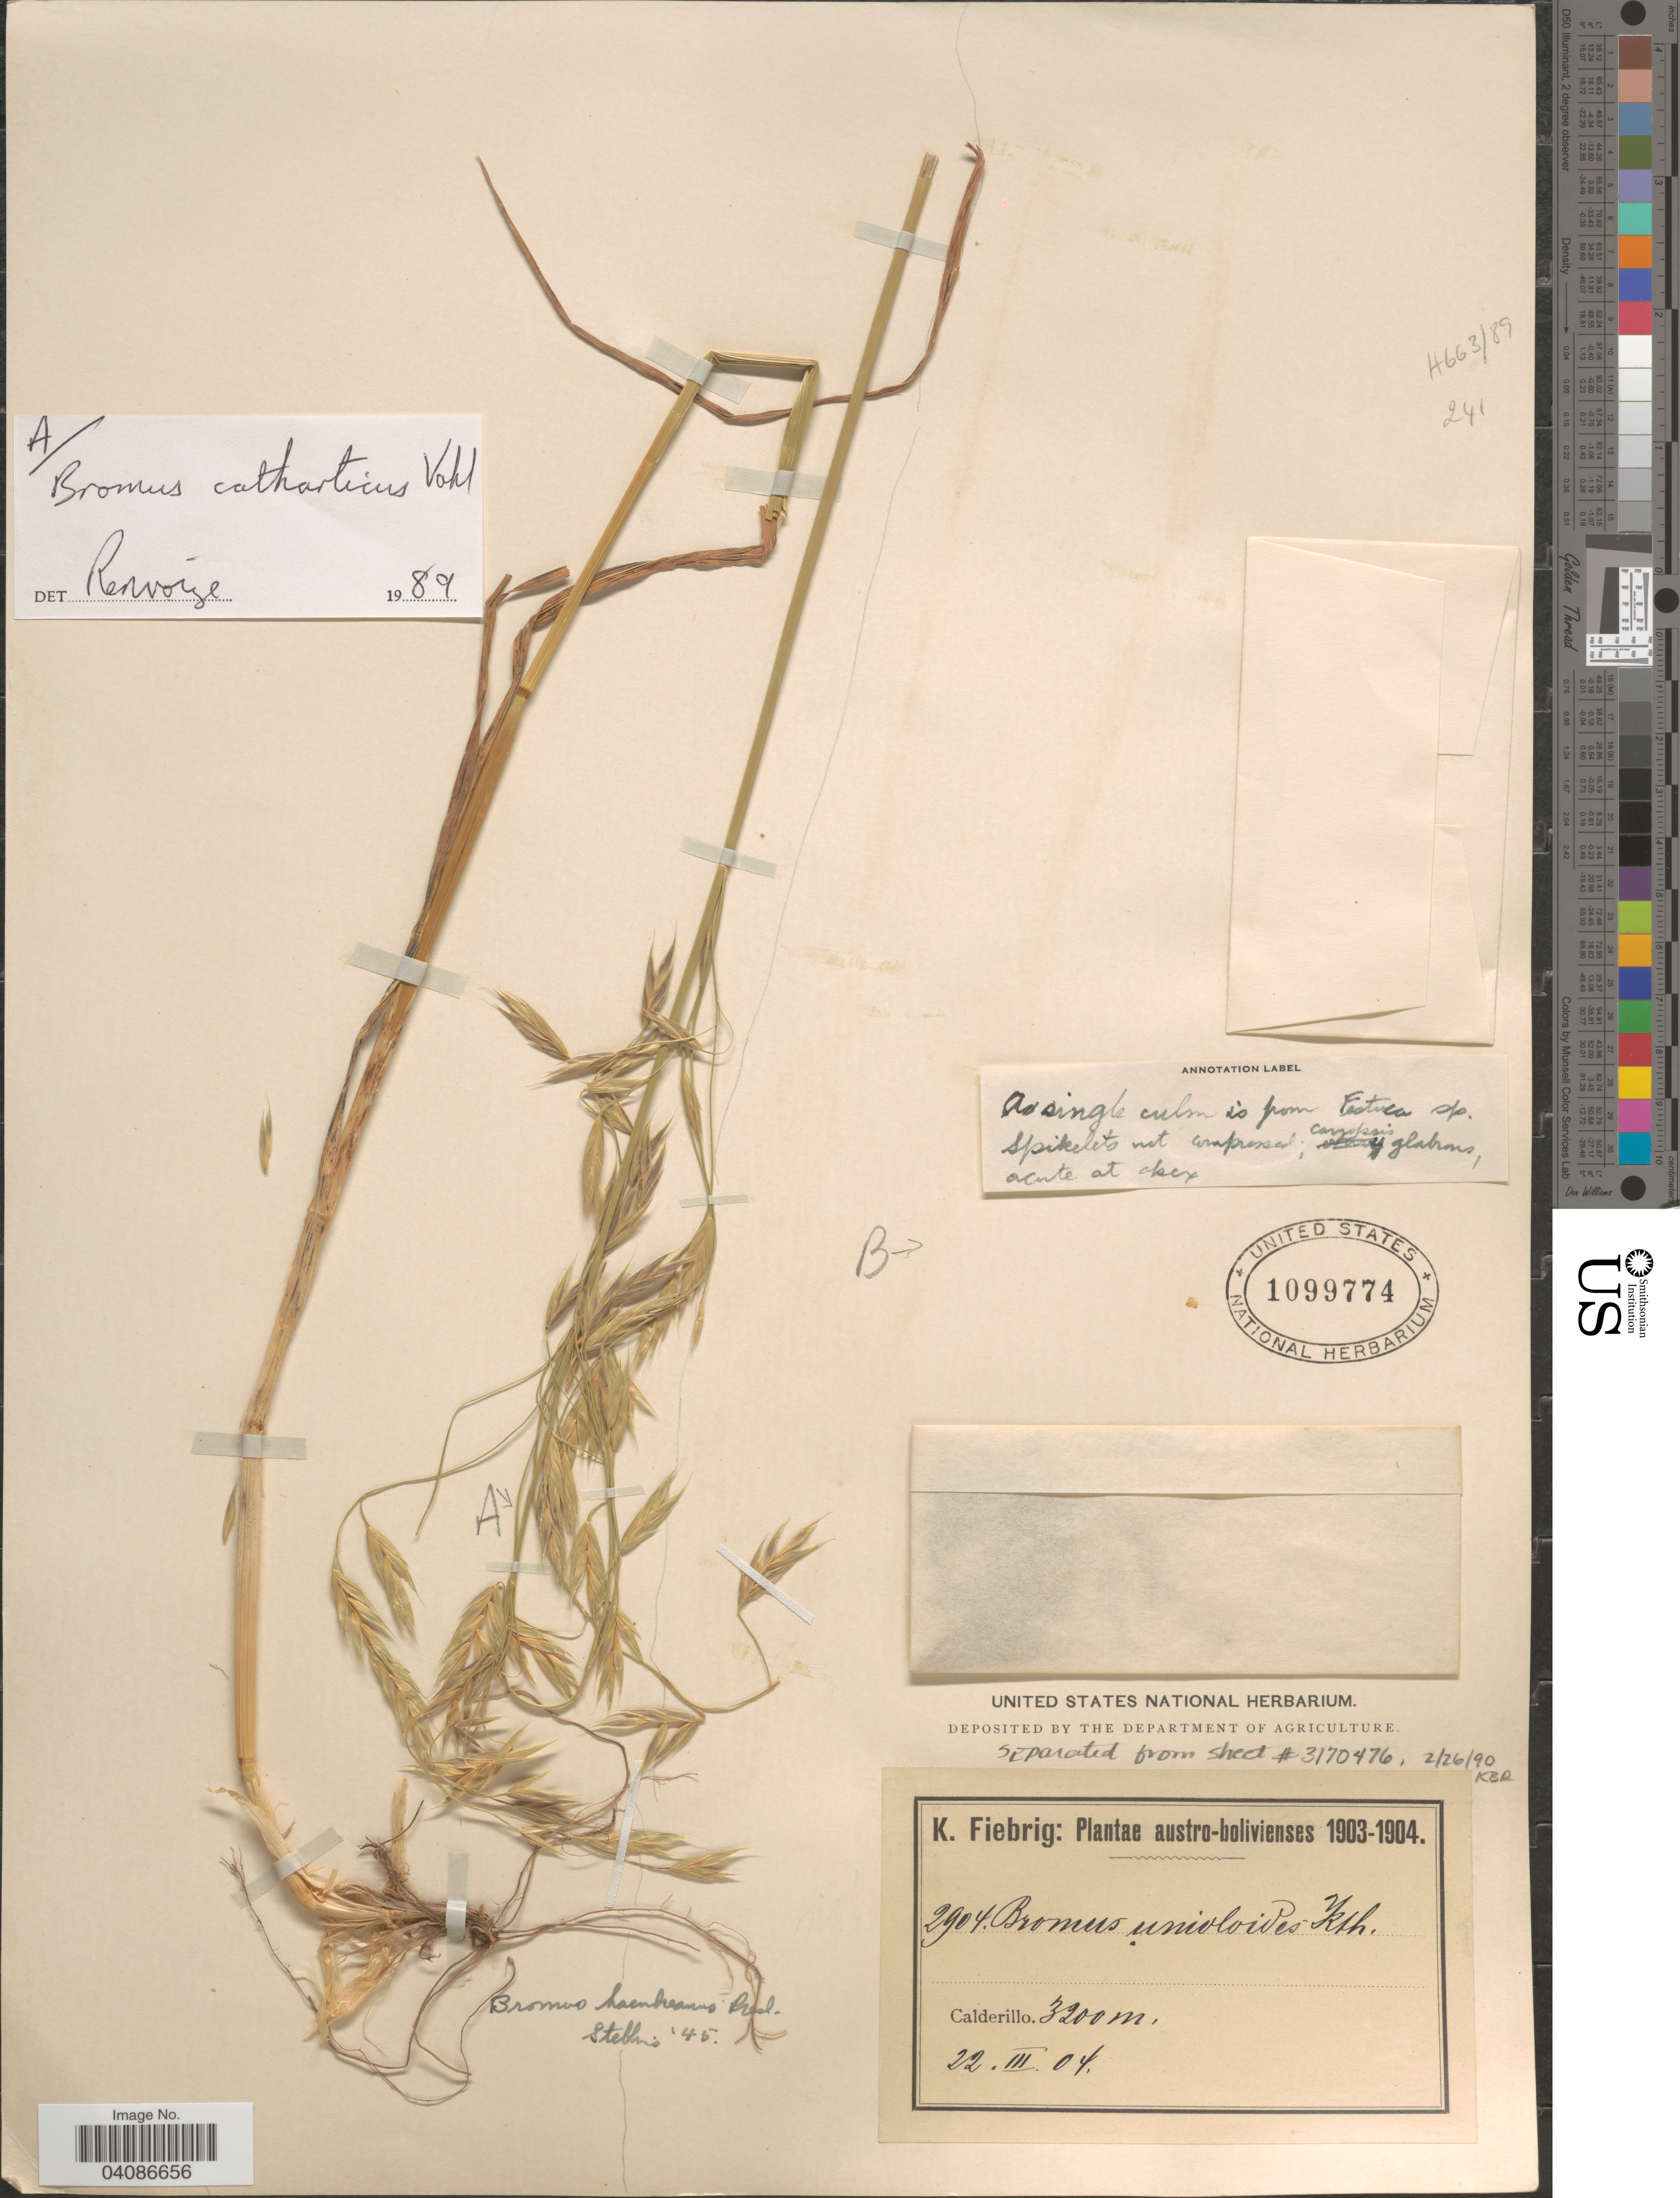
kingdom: Plantae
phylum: Tracheophyta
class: Liliopsida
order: Poales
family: Poaceae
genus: Bromus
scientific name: Bromus catharticus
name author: Vahl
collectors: K. Fiebrig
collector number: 2904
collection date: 1904-03-22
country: Bolivia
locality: Austro-bolivienses. Calderillo.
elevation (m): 3200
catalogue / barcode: US 1099774